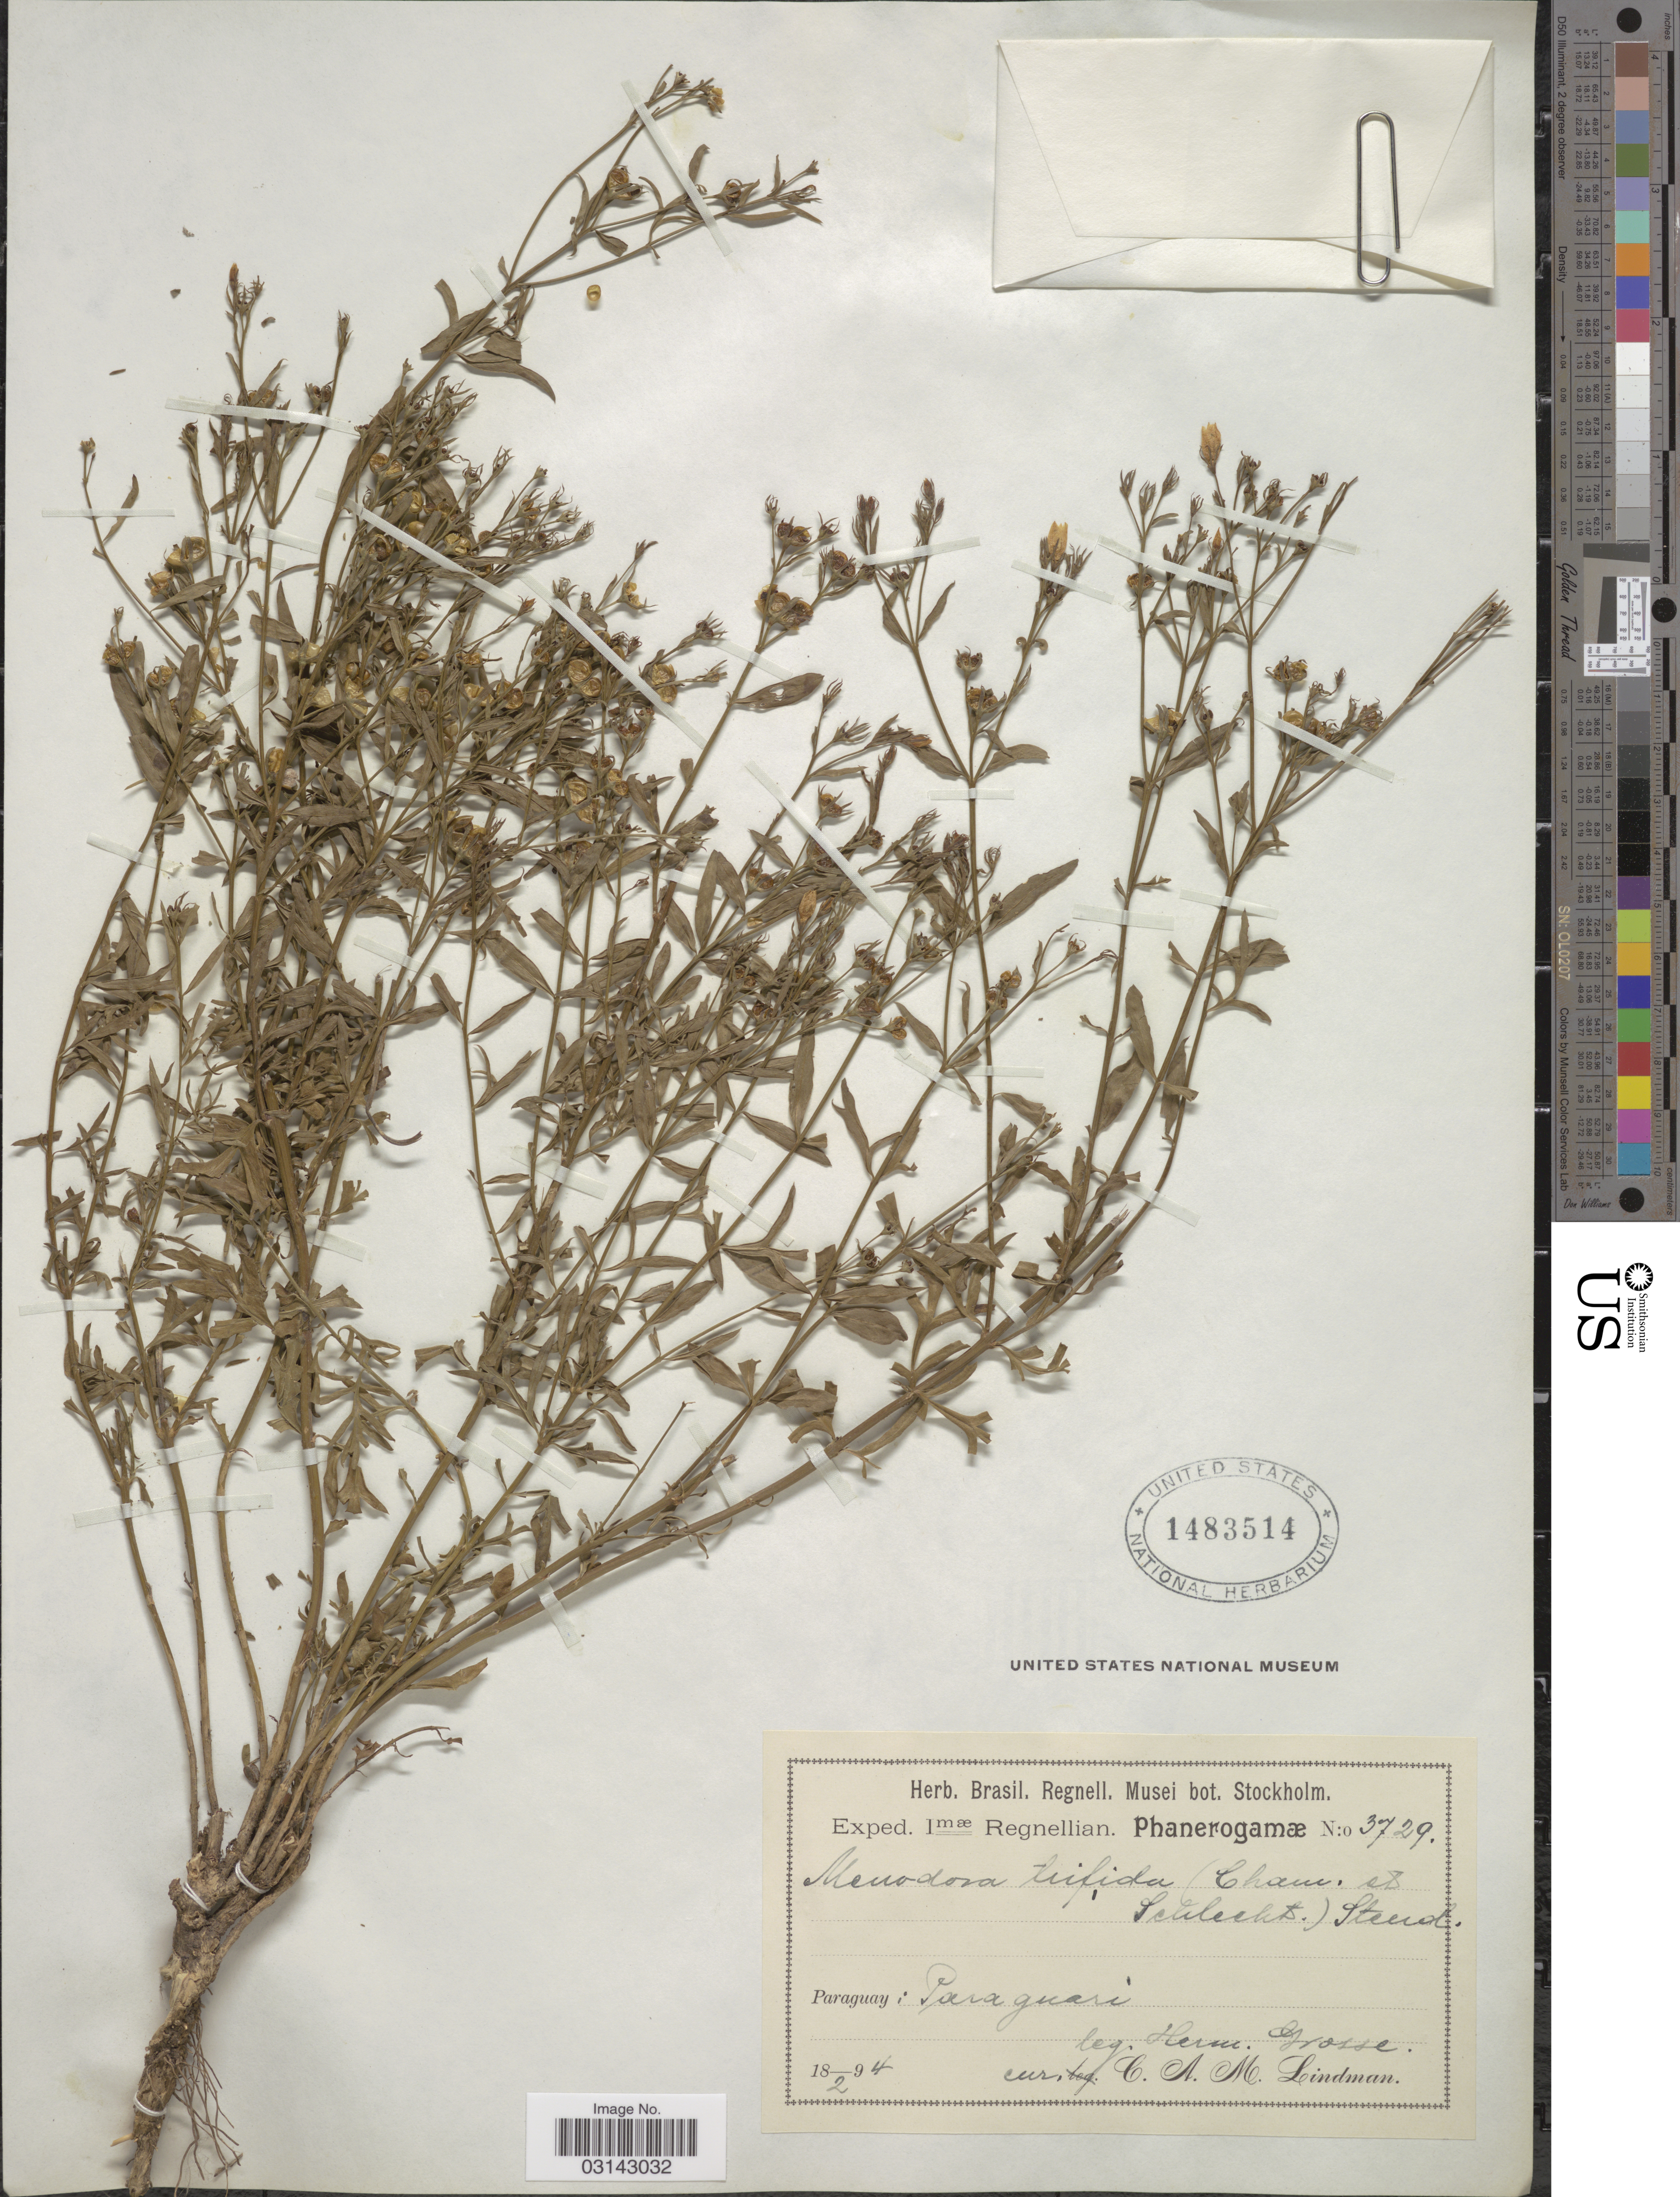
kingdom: Plantae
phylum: Tracheophyta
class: Magnoliopsida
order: Lamiales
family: Oleaceae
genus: Menodora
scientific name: Menodora integrifolia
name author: (Cham. & Schltdl.) Steud.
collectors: H. Grosse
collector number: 3729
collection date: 1894-02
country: Paraguay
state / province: Paraguari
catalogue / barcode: US 1483514